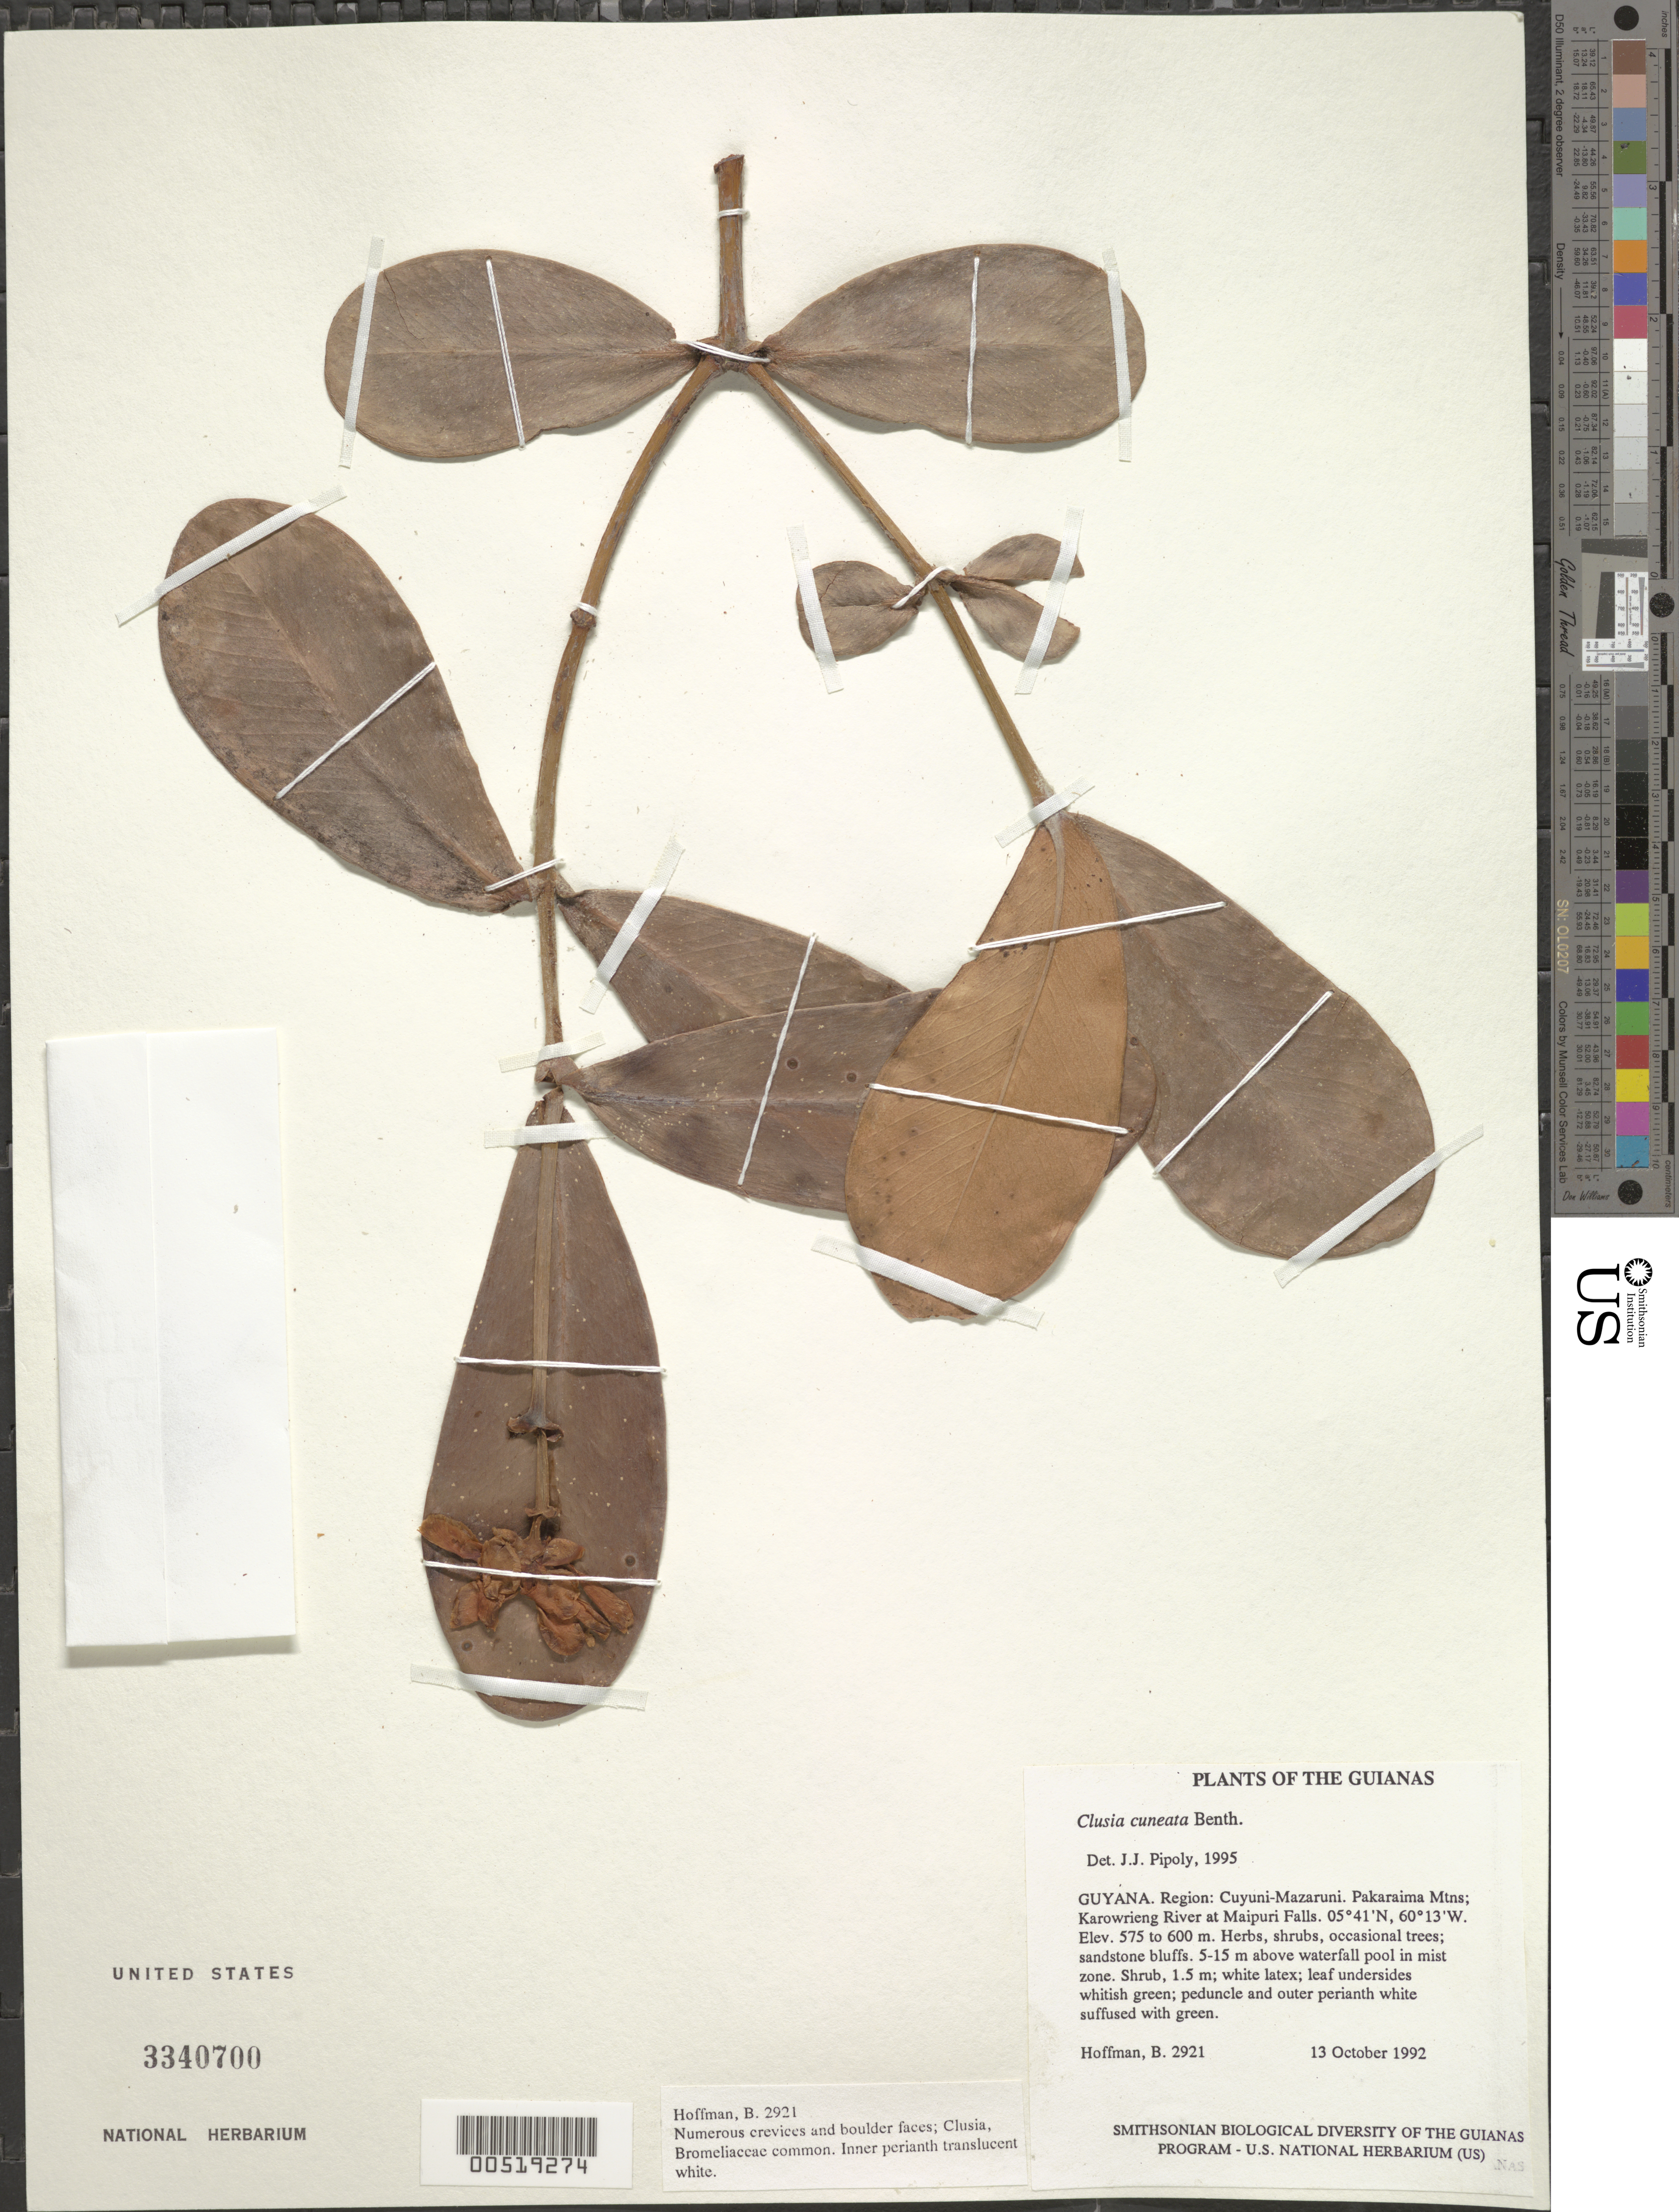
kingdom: Plantae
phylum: Tracheophyta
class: Magnoliopsida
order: Malpighiales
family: Clusiaceae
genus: Clusia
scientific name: Clusia pusilla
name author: Steyerm.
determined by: Pipoly, J. J., III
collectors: B. Hoffman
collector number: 2921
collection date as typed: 13 October 1992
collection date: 1992-10-13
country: Guyana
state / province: Cuyuni-Mazaruni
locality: Pakaraima Mountains; Karowrieng River at Maipuri Falls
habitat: Herbs, shrubs, occasional trees; sandstone bluffs. 5-15 m above waterfall pool in mist zone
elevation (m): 575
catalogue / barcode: US 3340700